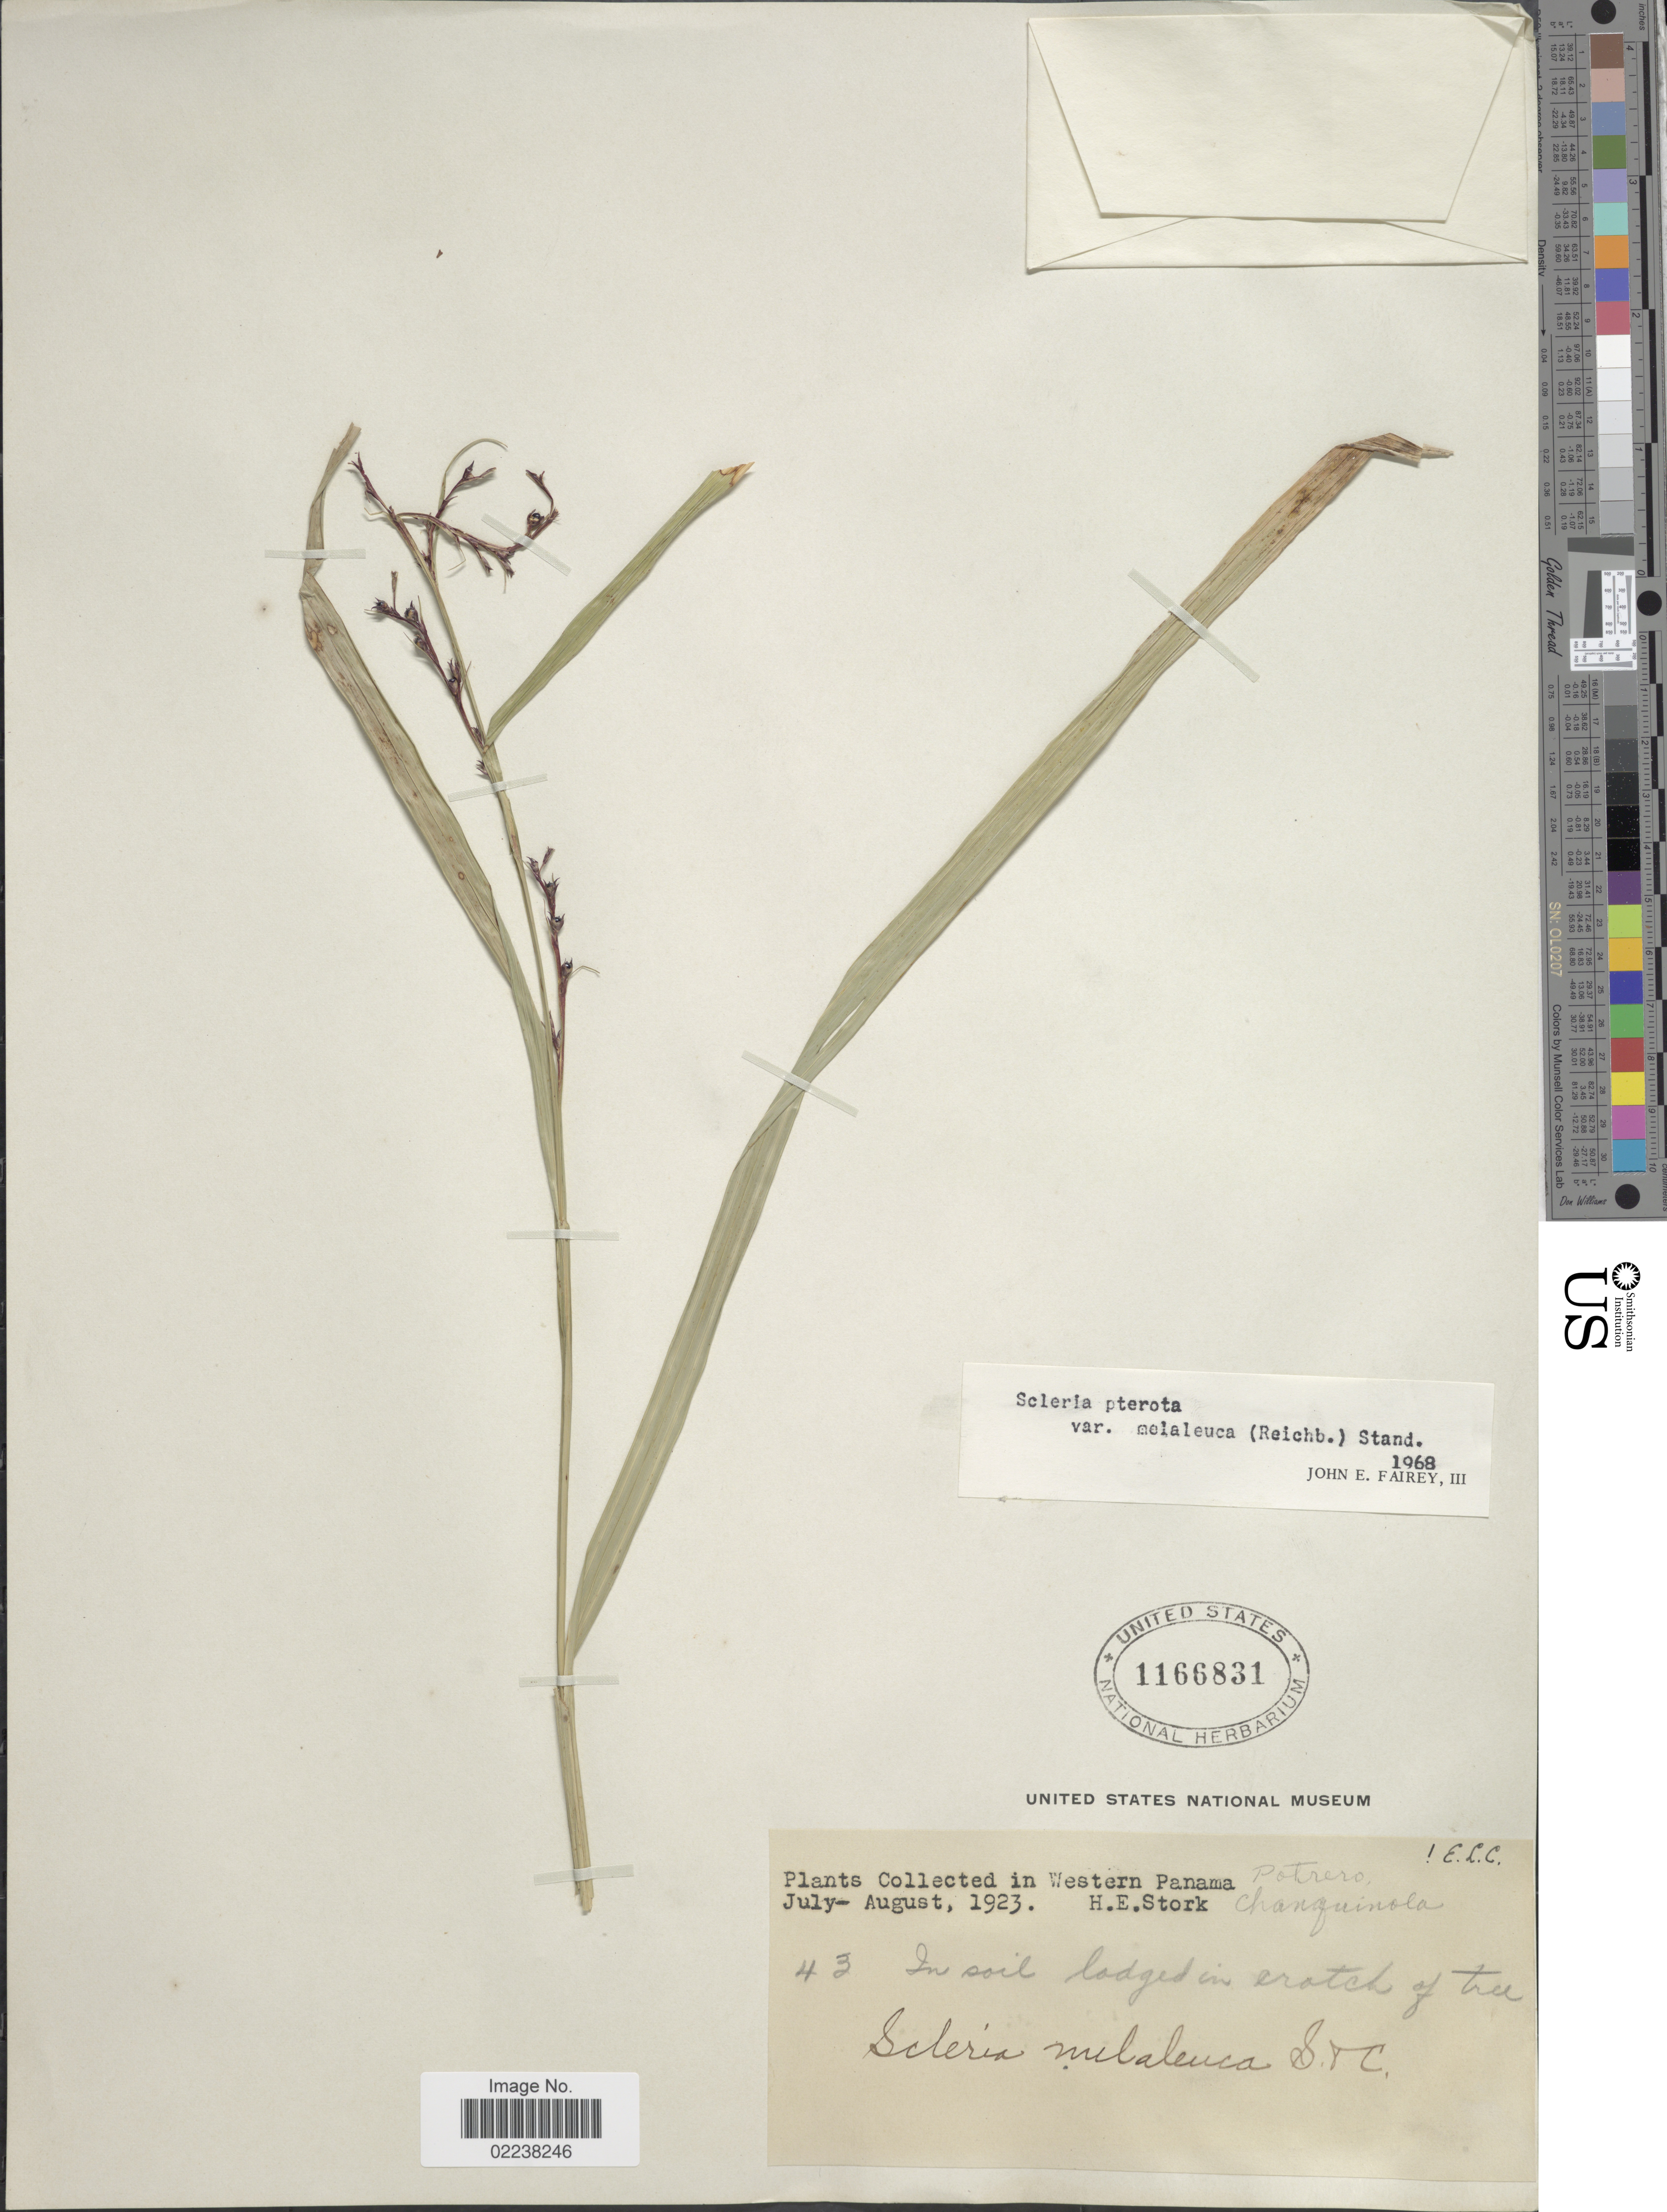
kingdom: Plantae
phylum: Tracheophyta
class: Liliopsida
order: Poales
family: Cyperaceae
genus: Scleria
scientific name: Scleria gaertneri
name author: Raddi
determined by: Strong, Mark T., (BOT), Smithsonian Institution - National Museum of Natural History (UNITED STATES)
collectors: H. E. Stork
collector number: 43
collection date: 1923-07/1923-08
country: Panama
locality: Western Panama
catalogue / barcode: US 1166831